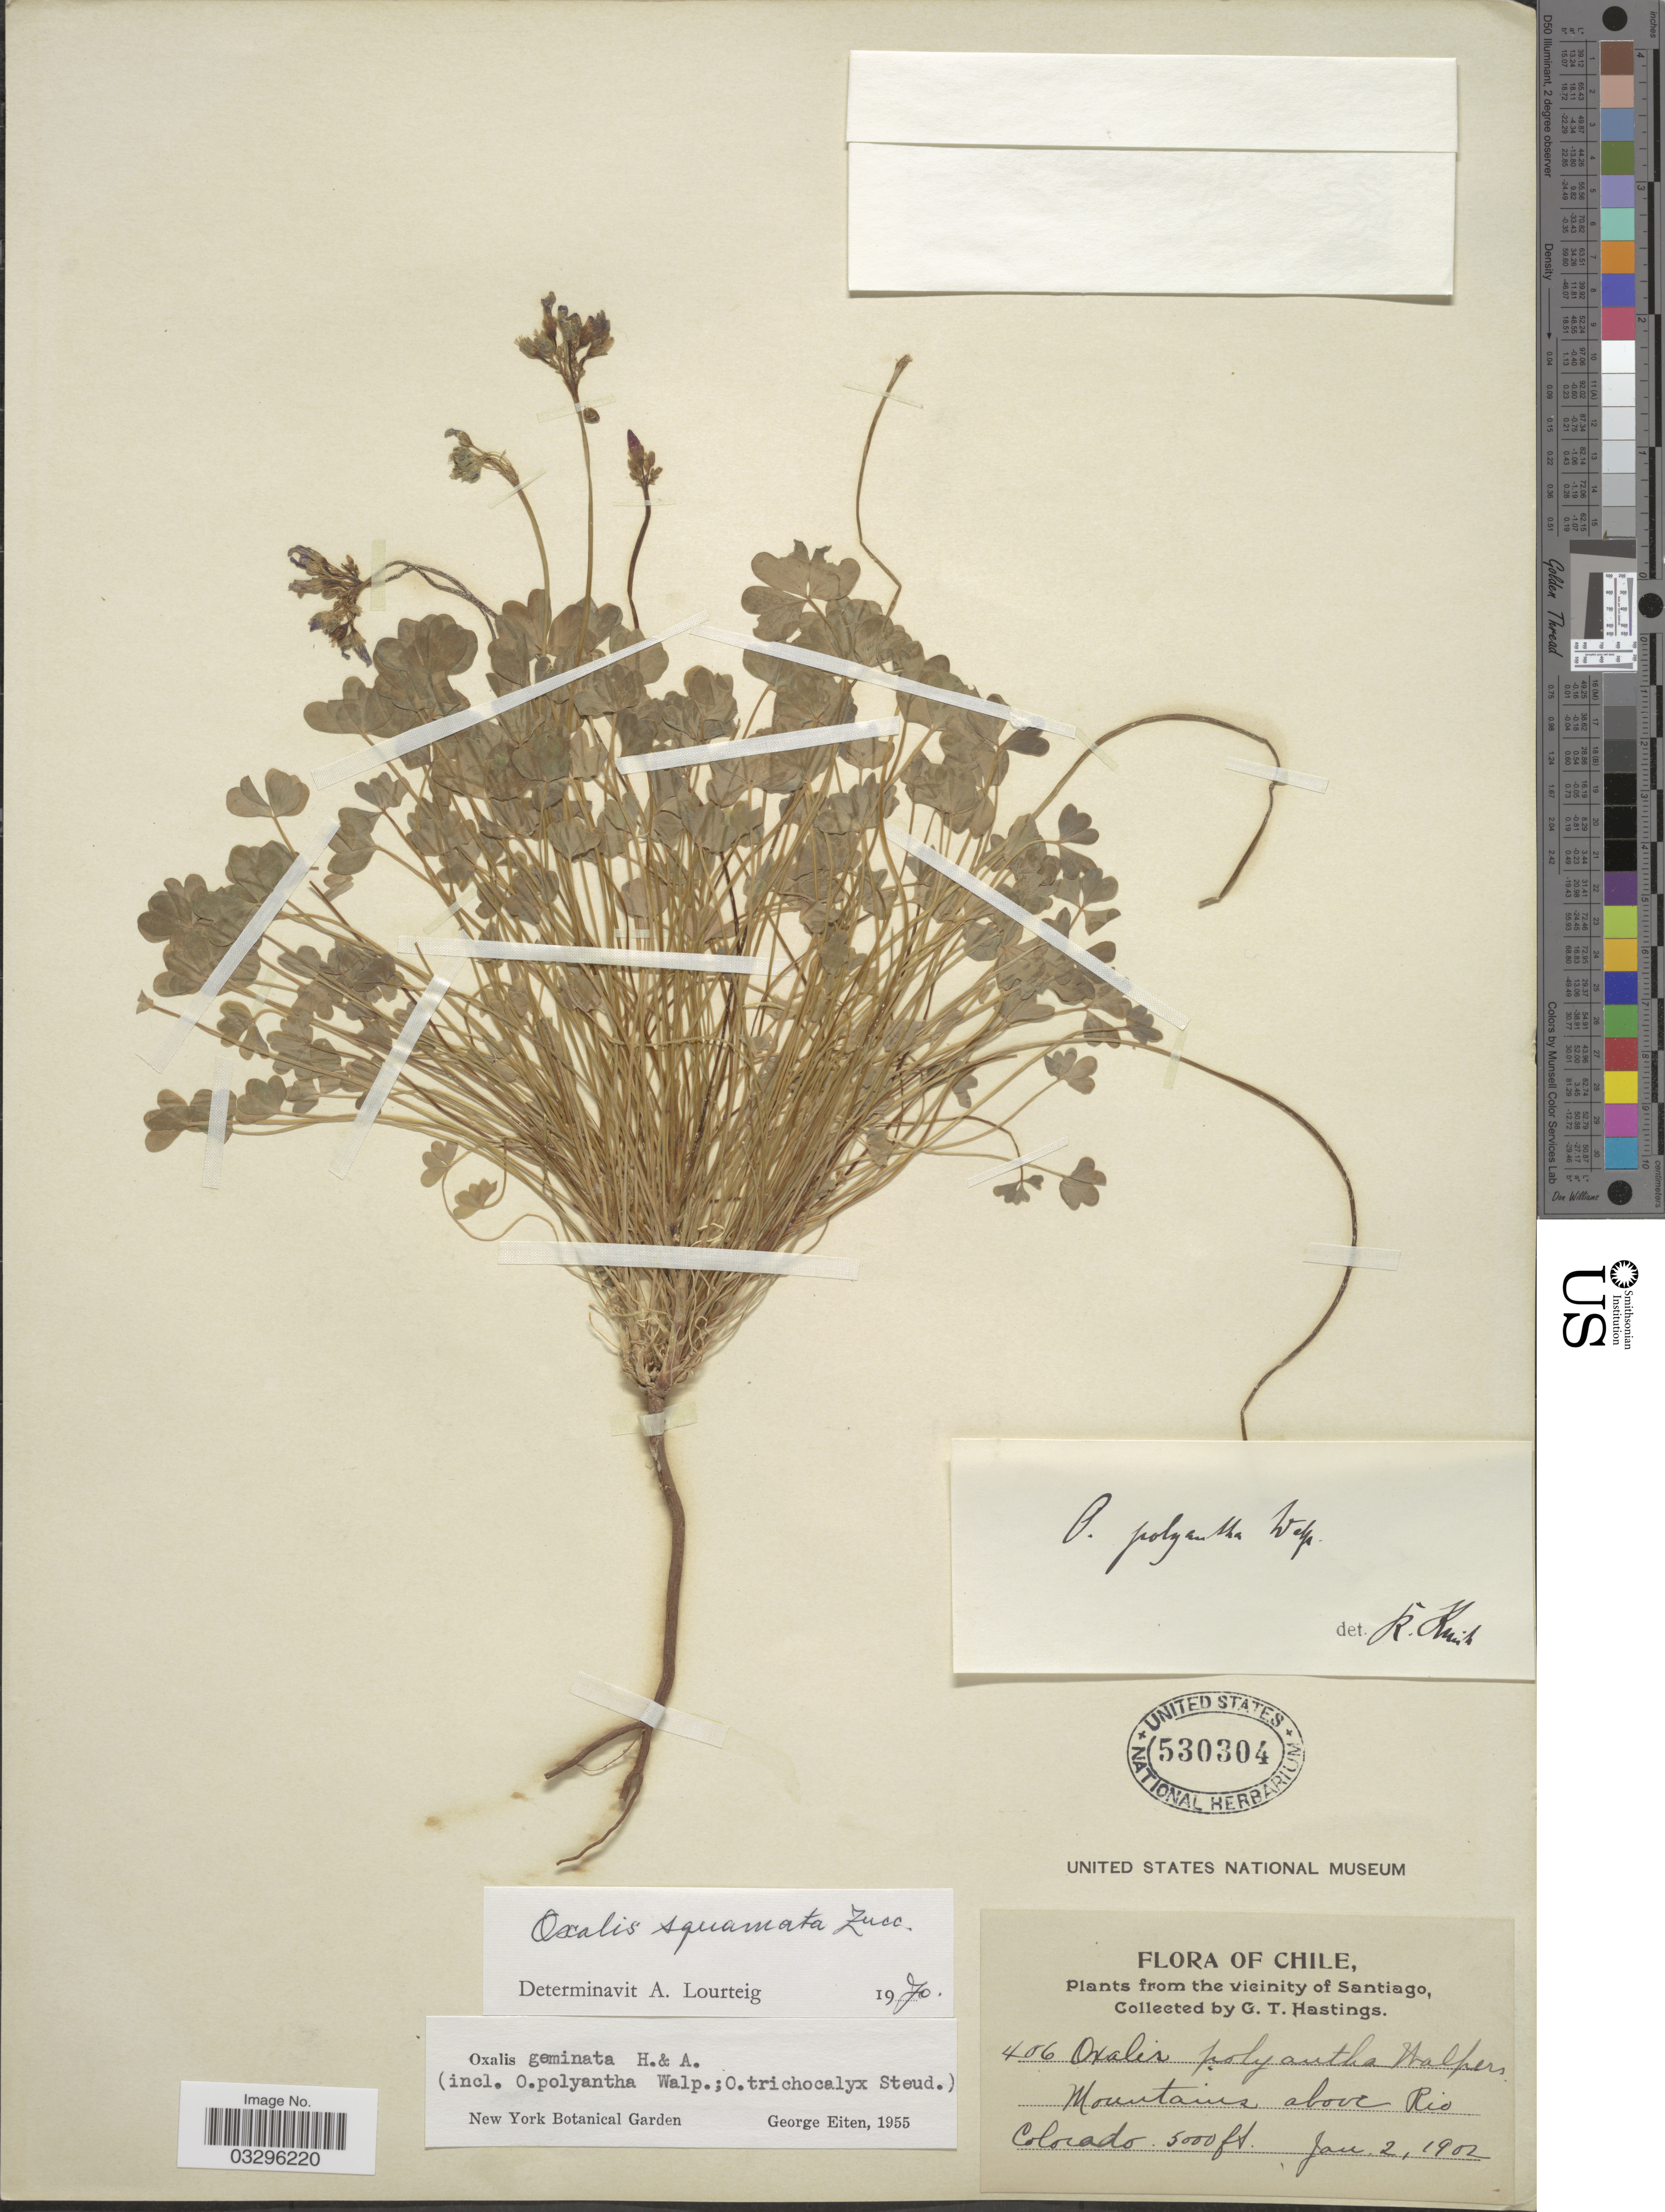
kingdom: Plantae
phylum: Tracheophyta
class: Magnoliopsida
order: Oxalidales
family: Oxalidaceae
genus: Oxalis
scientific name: Oxalis squamata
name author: Zucc.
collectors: G. Hastings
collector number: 406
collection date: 1902-01-02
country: Chile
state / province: Región Metropolitana (RM)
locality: The vicinity of Santiago. Mountains above Rio Colorado.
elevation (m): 1524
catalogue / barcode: US 530304